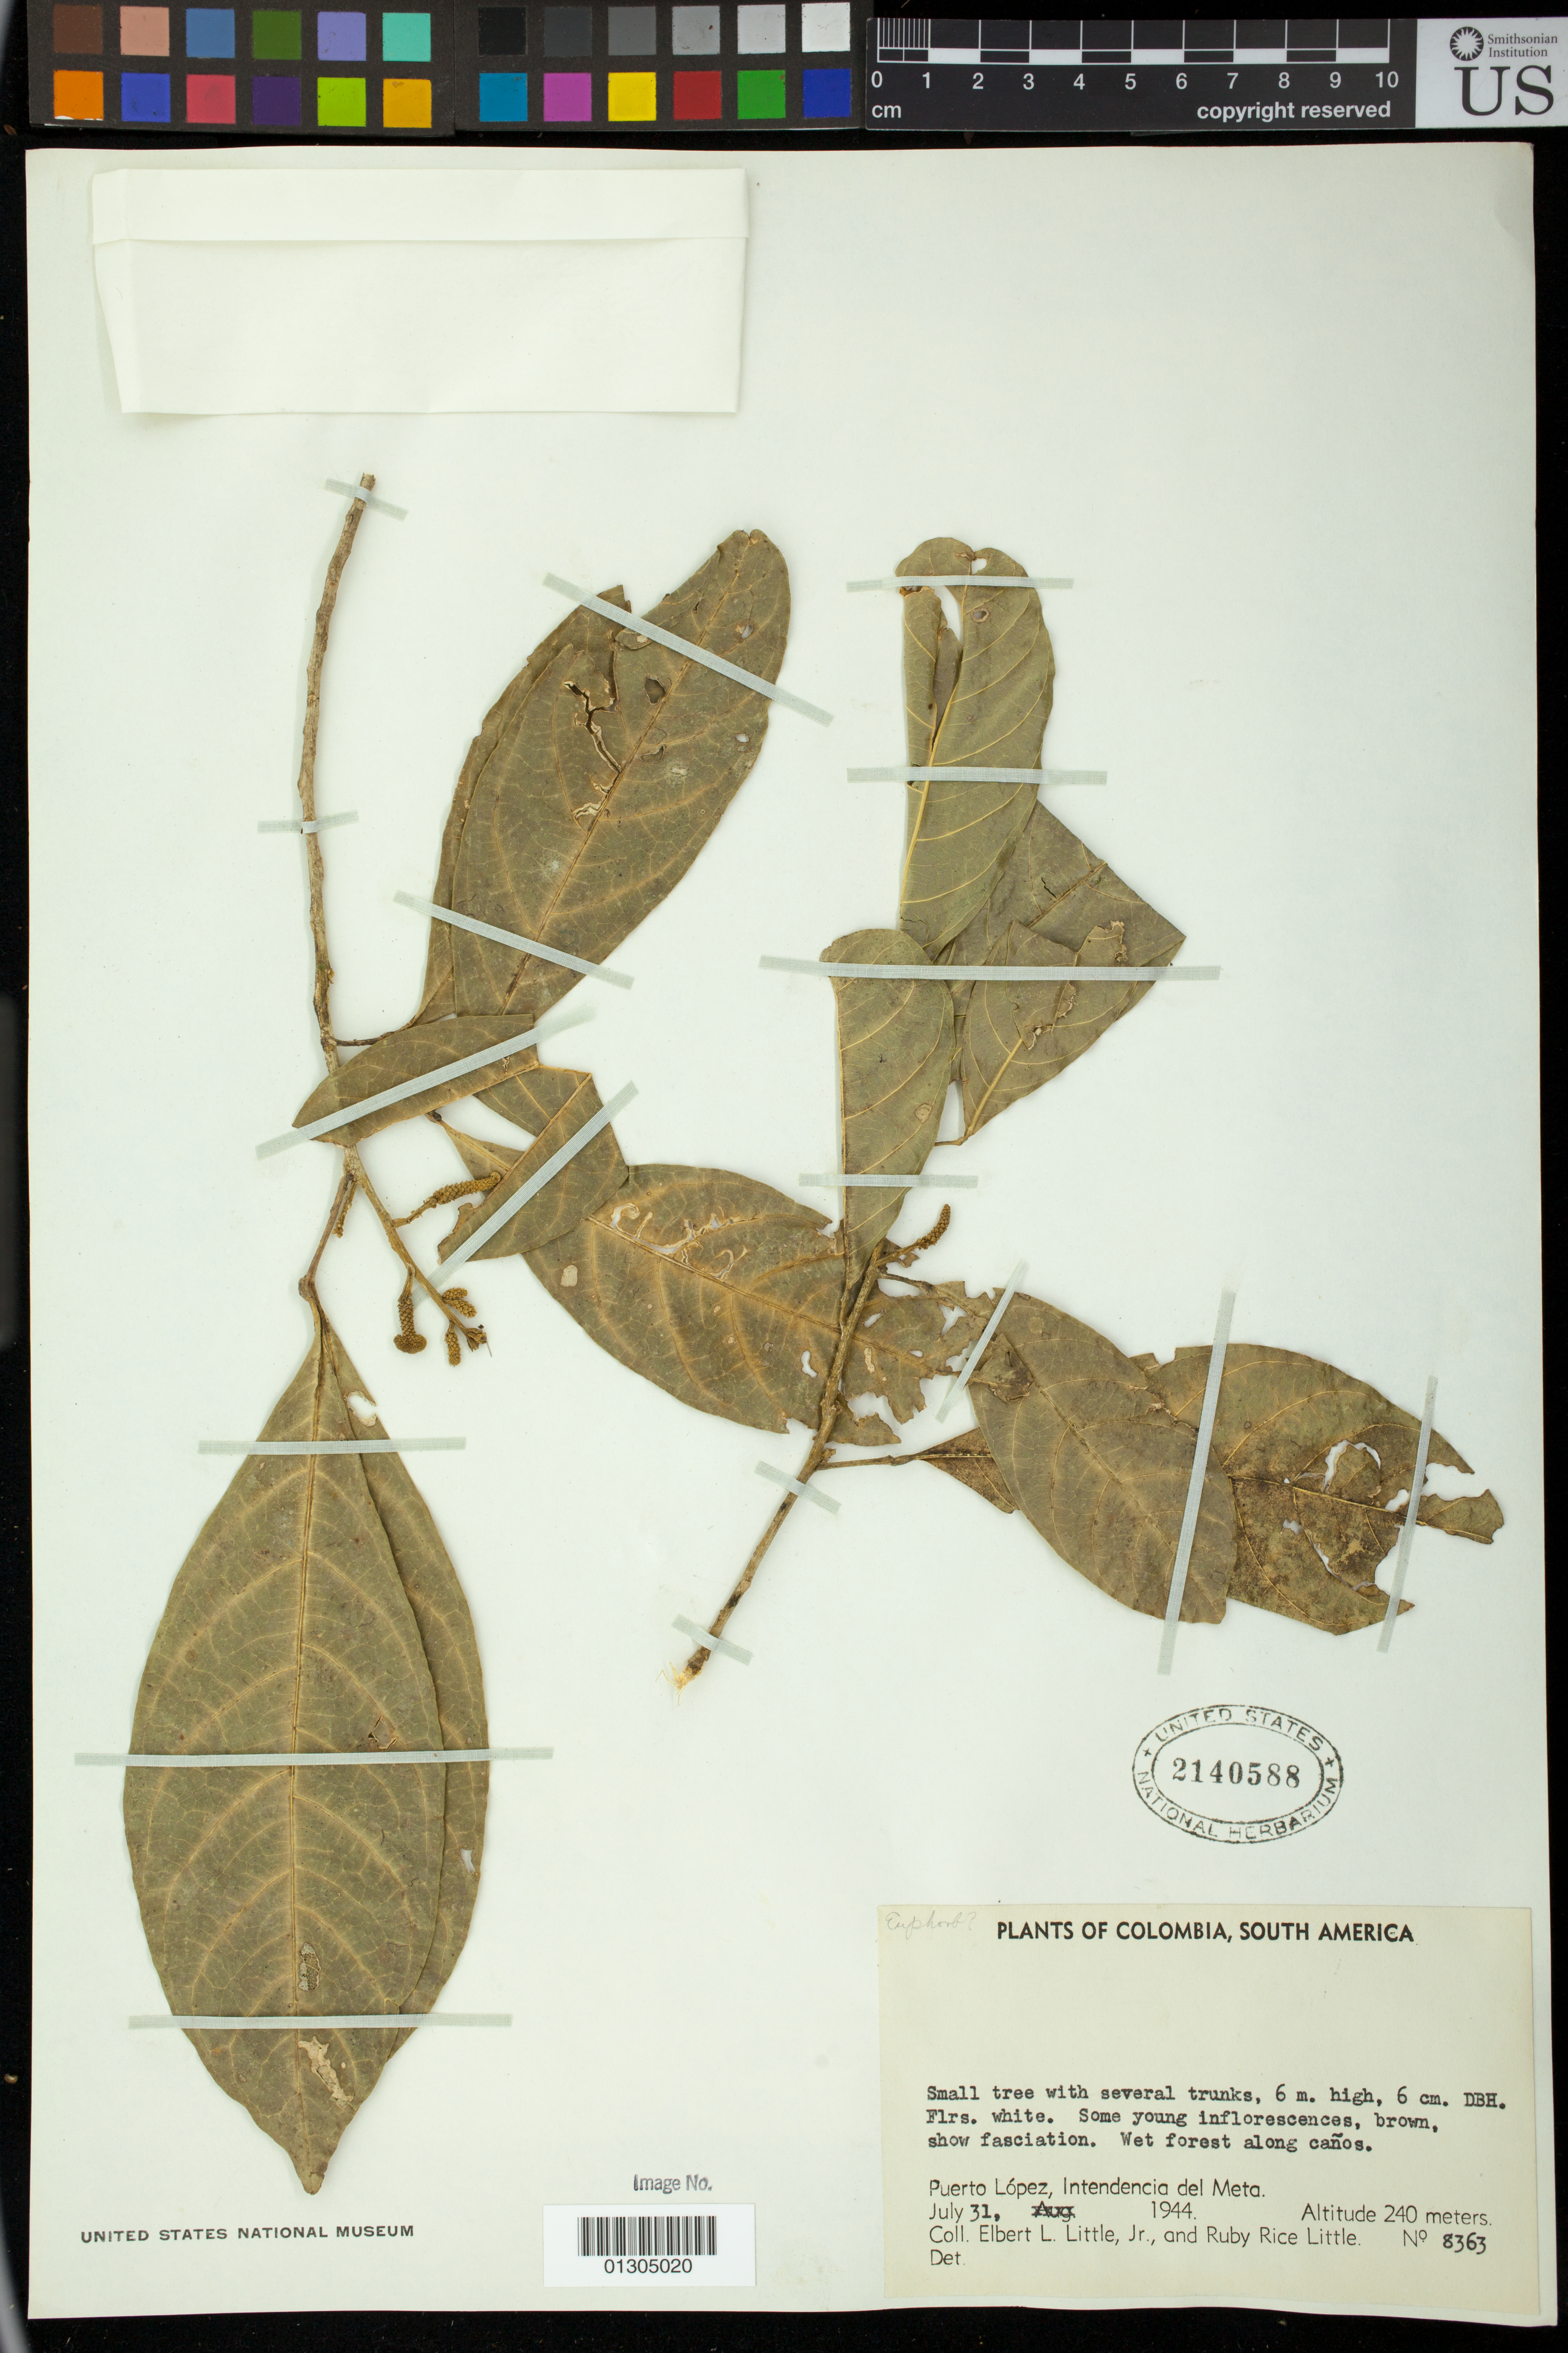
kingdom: Plantae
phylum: Tracheophyta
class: Magnoliopsida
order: Sapindales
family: Sapindaceae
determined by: Londoño-Echeverri, Y.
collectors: E. L. Little & R. R. Little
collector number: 8363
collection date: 1944-07-31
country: Colombia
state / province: Meta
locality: Puerto Lopez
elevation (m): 240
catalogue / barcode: US 2140588